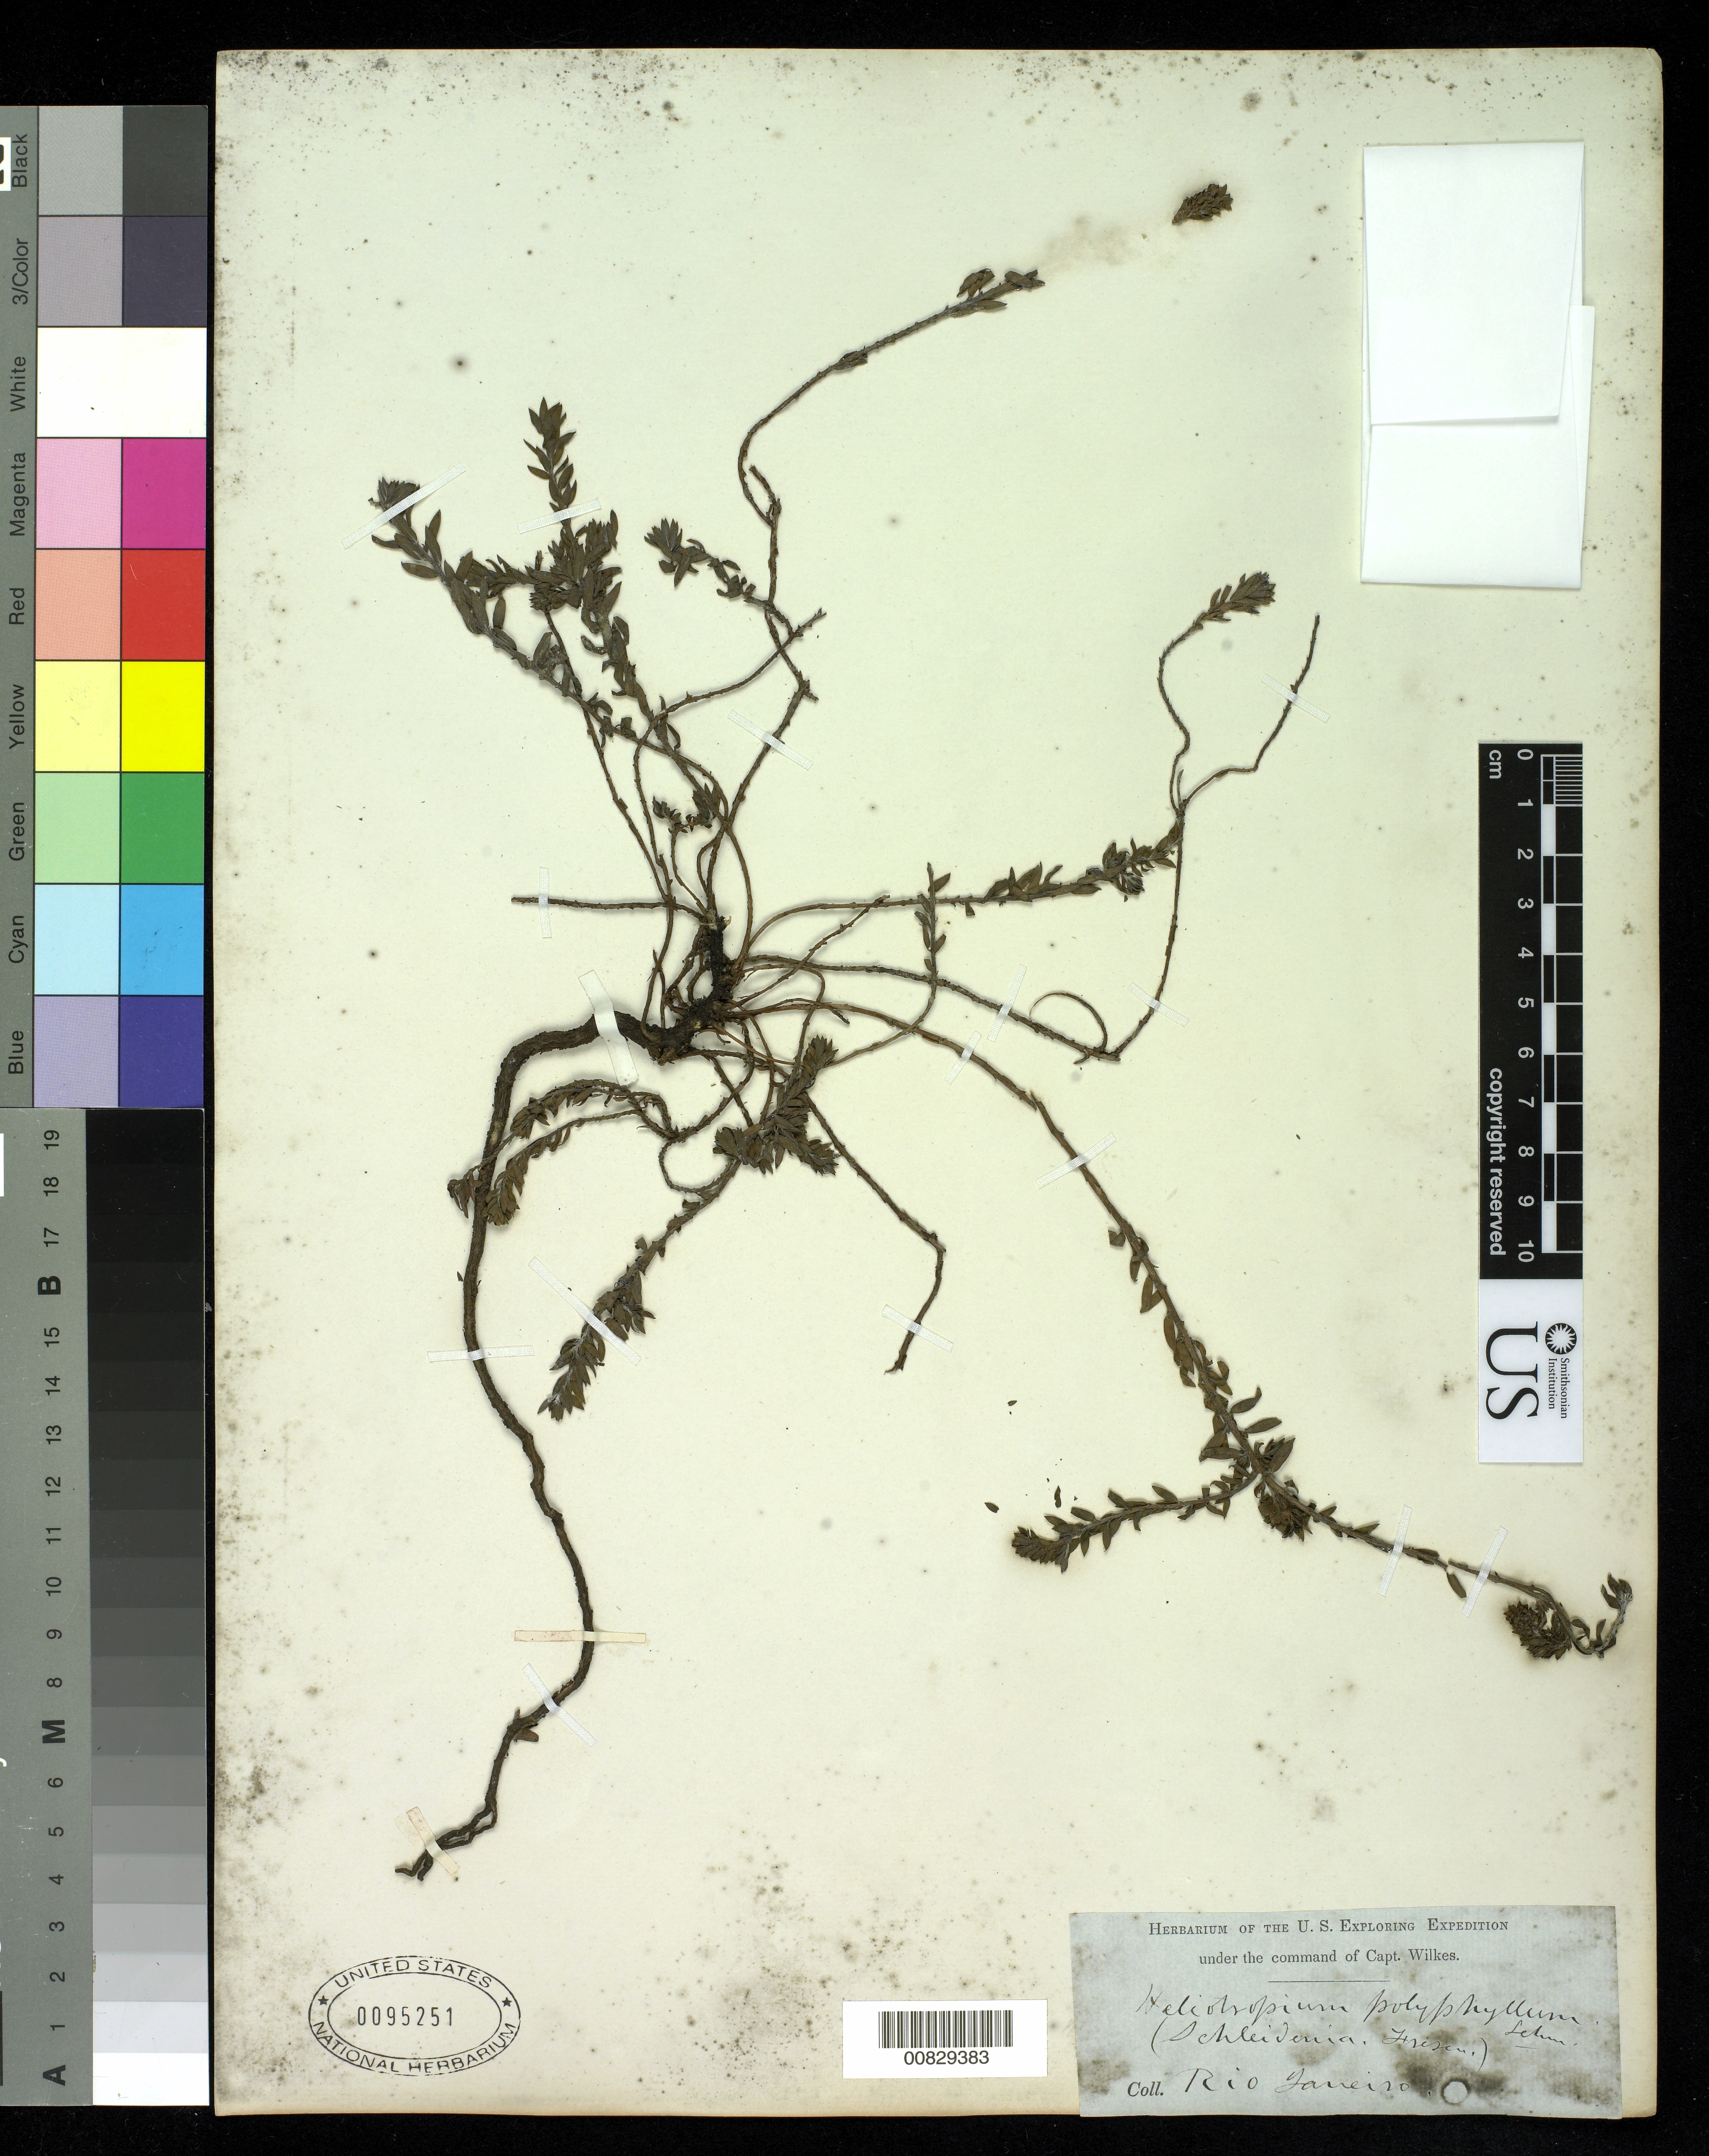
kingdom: Plantae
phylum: Tracheophyta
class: Magnoliopsida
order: Boraginales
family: Heliotropiaceae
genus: Heliotropium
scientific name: Heliotropium polyphyllum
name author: Lehm.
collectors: Wilkes Explor. Exped.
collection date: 1838/1842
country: Brazil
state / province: Rio de Janeiro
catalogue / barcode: US 95251